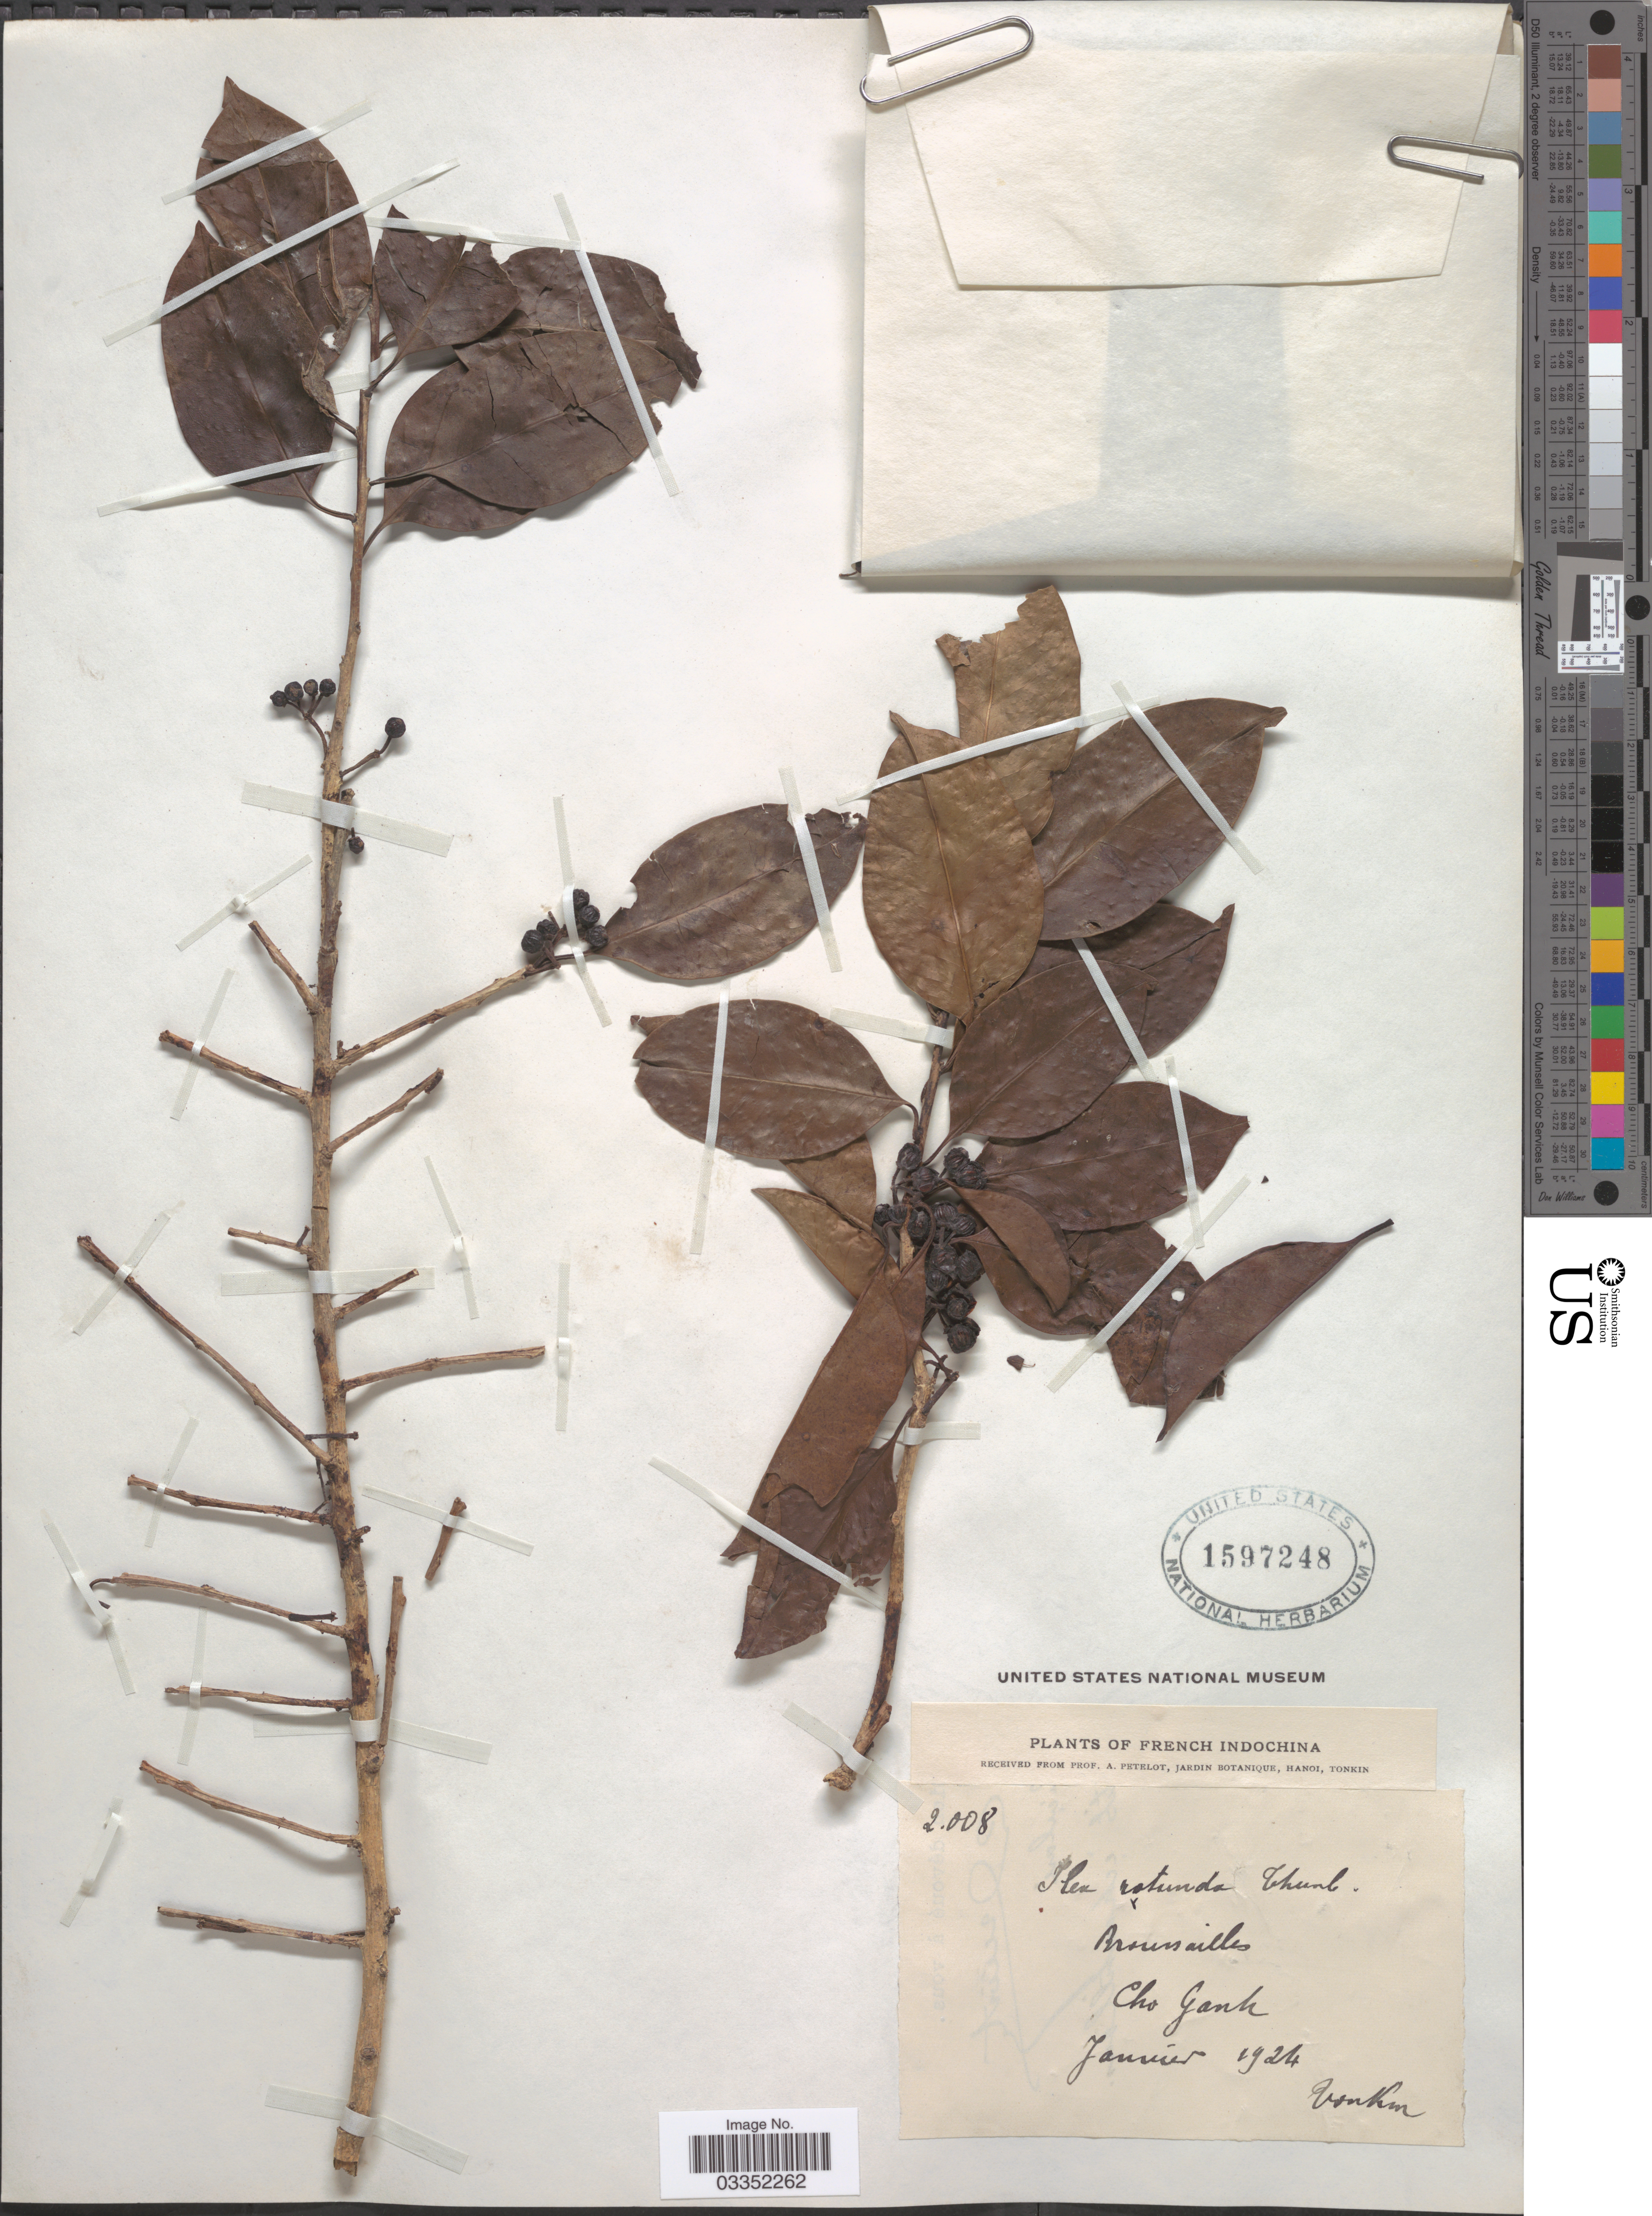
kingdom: Plantae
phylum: Tracheophyta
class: Magnoliopsida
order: Aquifoliales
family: Aquifoliaceae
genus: Ilex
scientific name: Ilex rotunda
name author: Thunb.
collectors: A. Petelot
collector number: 2008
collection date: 1924-01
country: Vietnam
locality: French Indochina, Broussailles, Cho Ganh.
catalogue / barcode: US 1597248